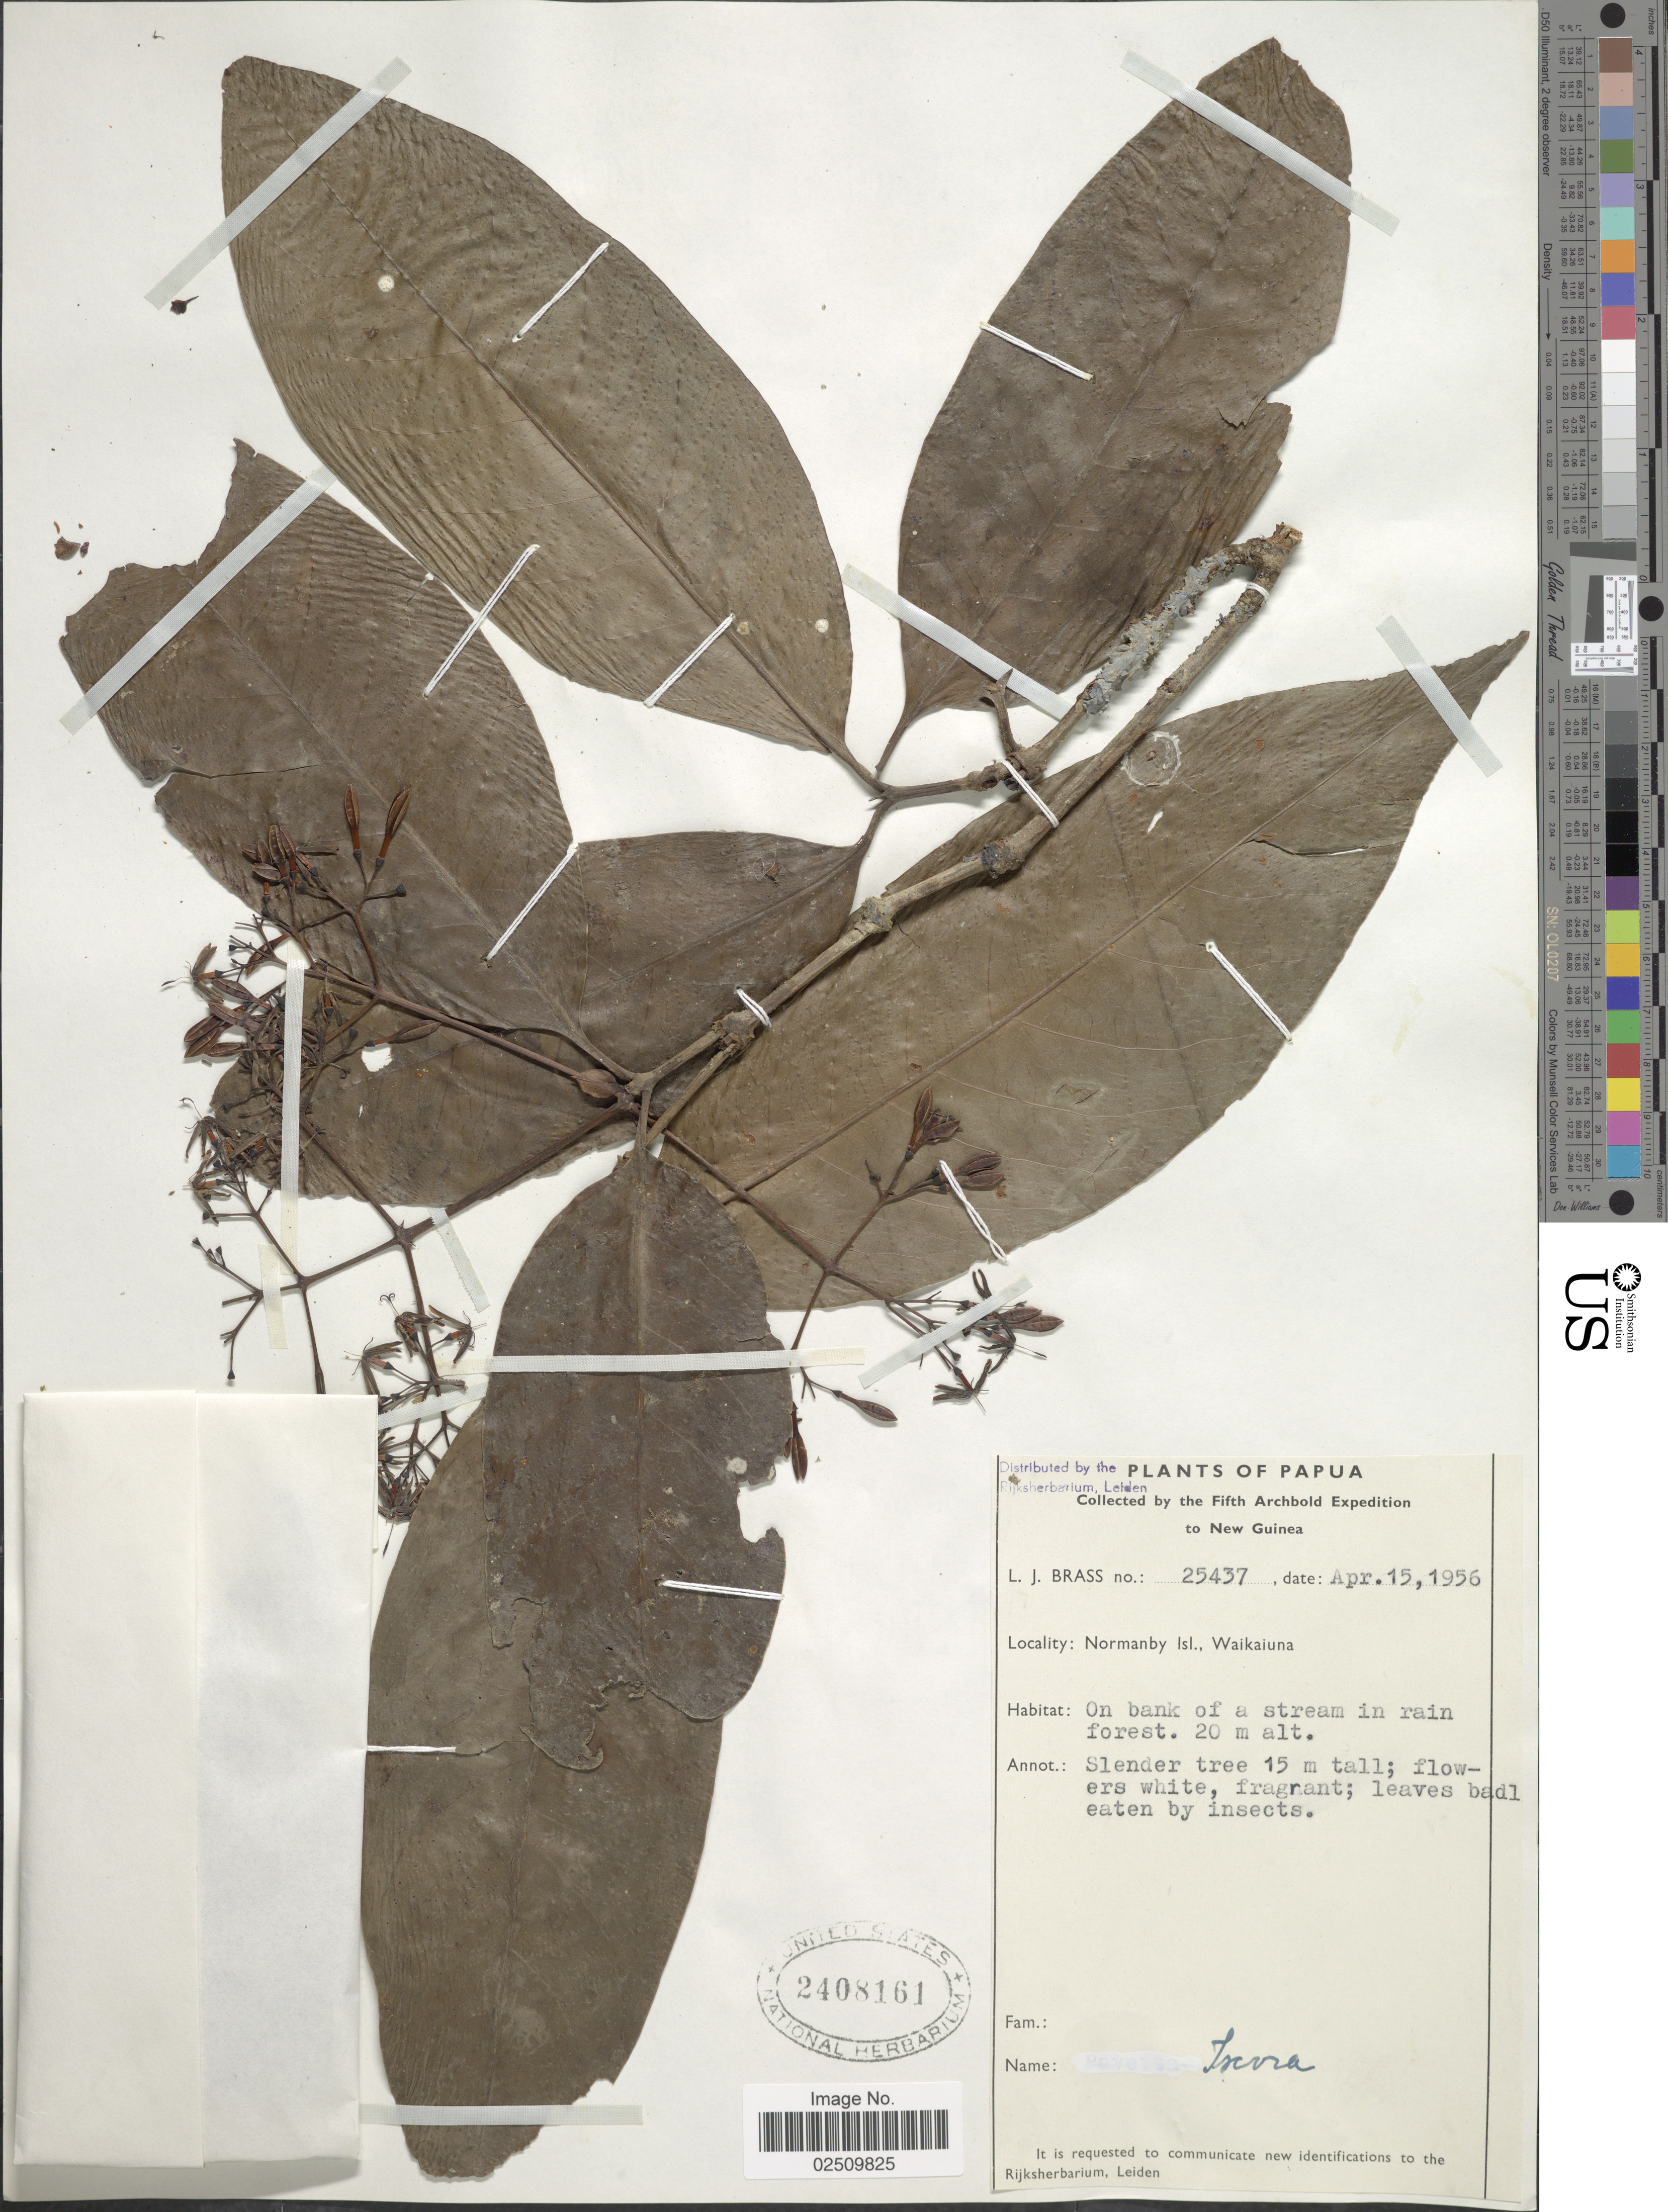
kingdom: Plantae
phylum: Tracheophyta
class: Magnoliopsida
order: Gentianales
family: Rubiaceae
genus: Ixora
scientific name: Ixora sp.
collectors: L. J. Brass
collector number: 25437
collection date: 1956-04-15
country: Papua New Guinea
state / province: Milne Bay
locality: Papua. New Guinea. Normanby Isl., Waikaiuna.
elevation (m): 20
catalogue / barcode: US 2408161